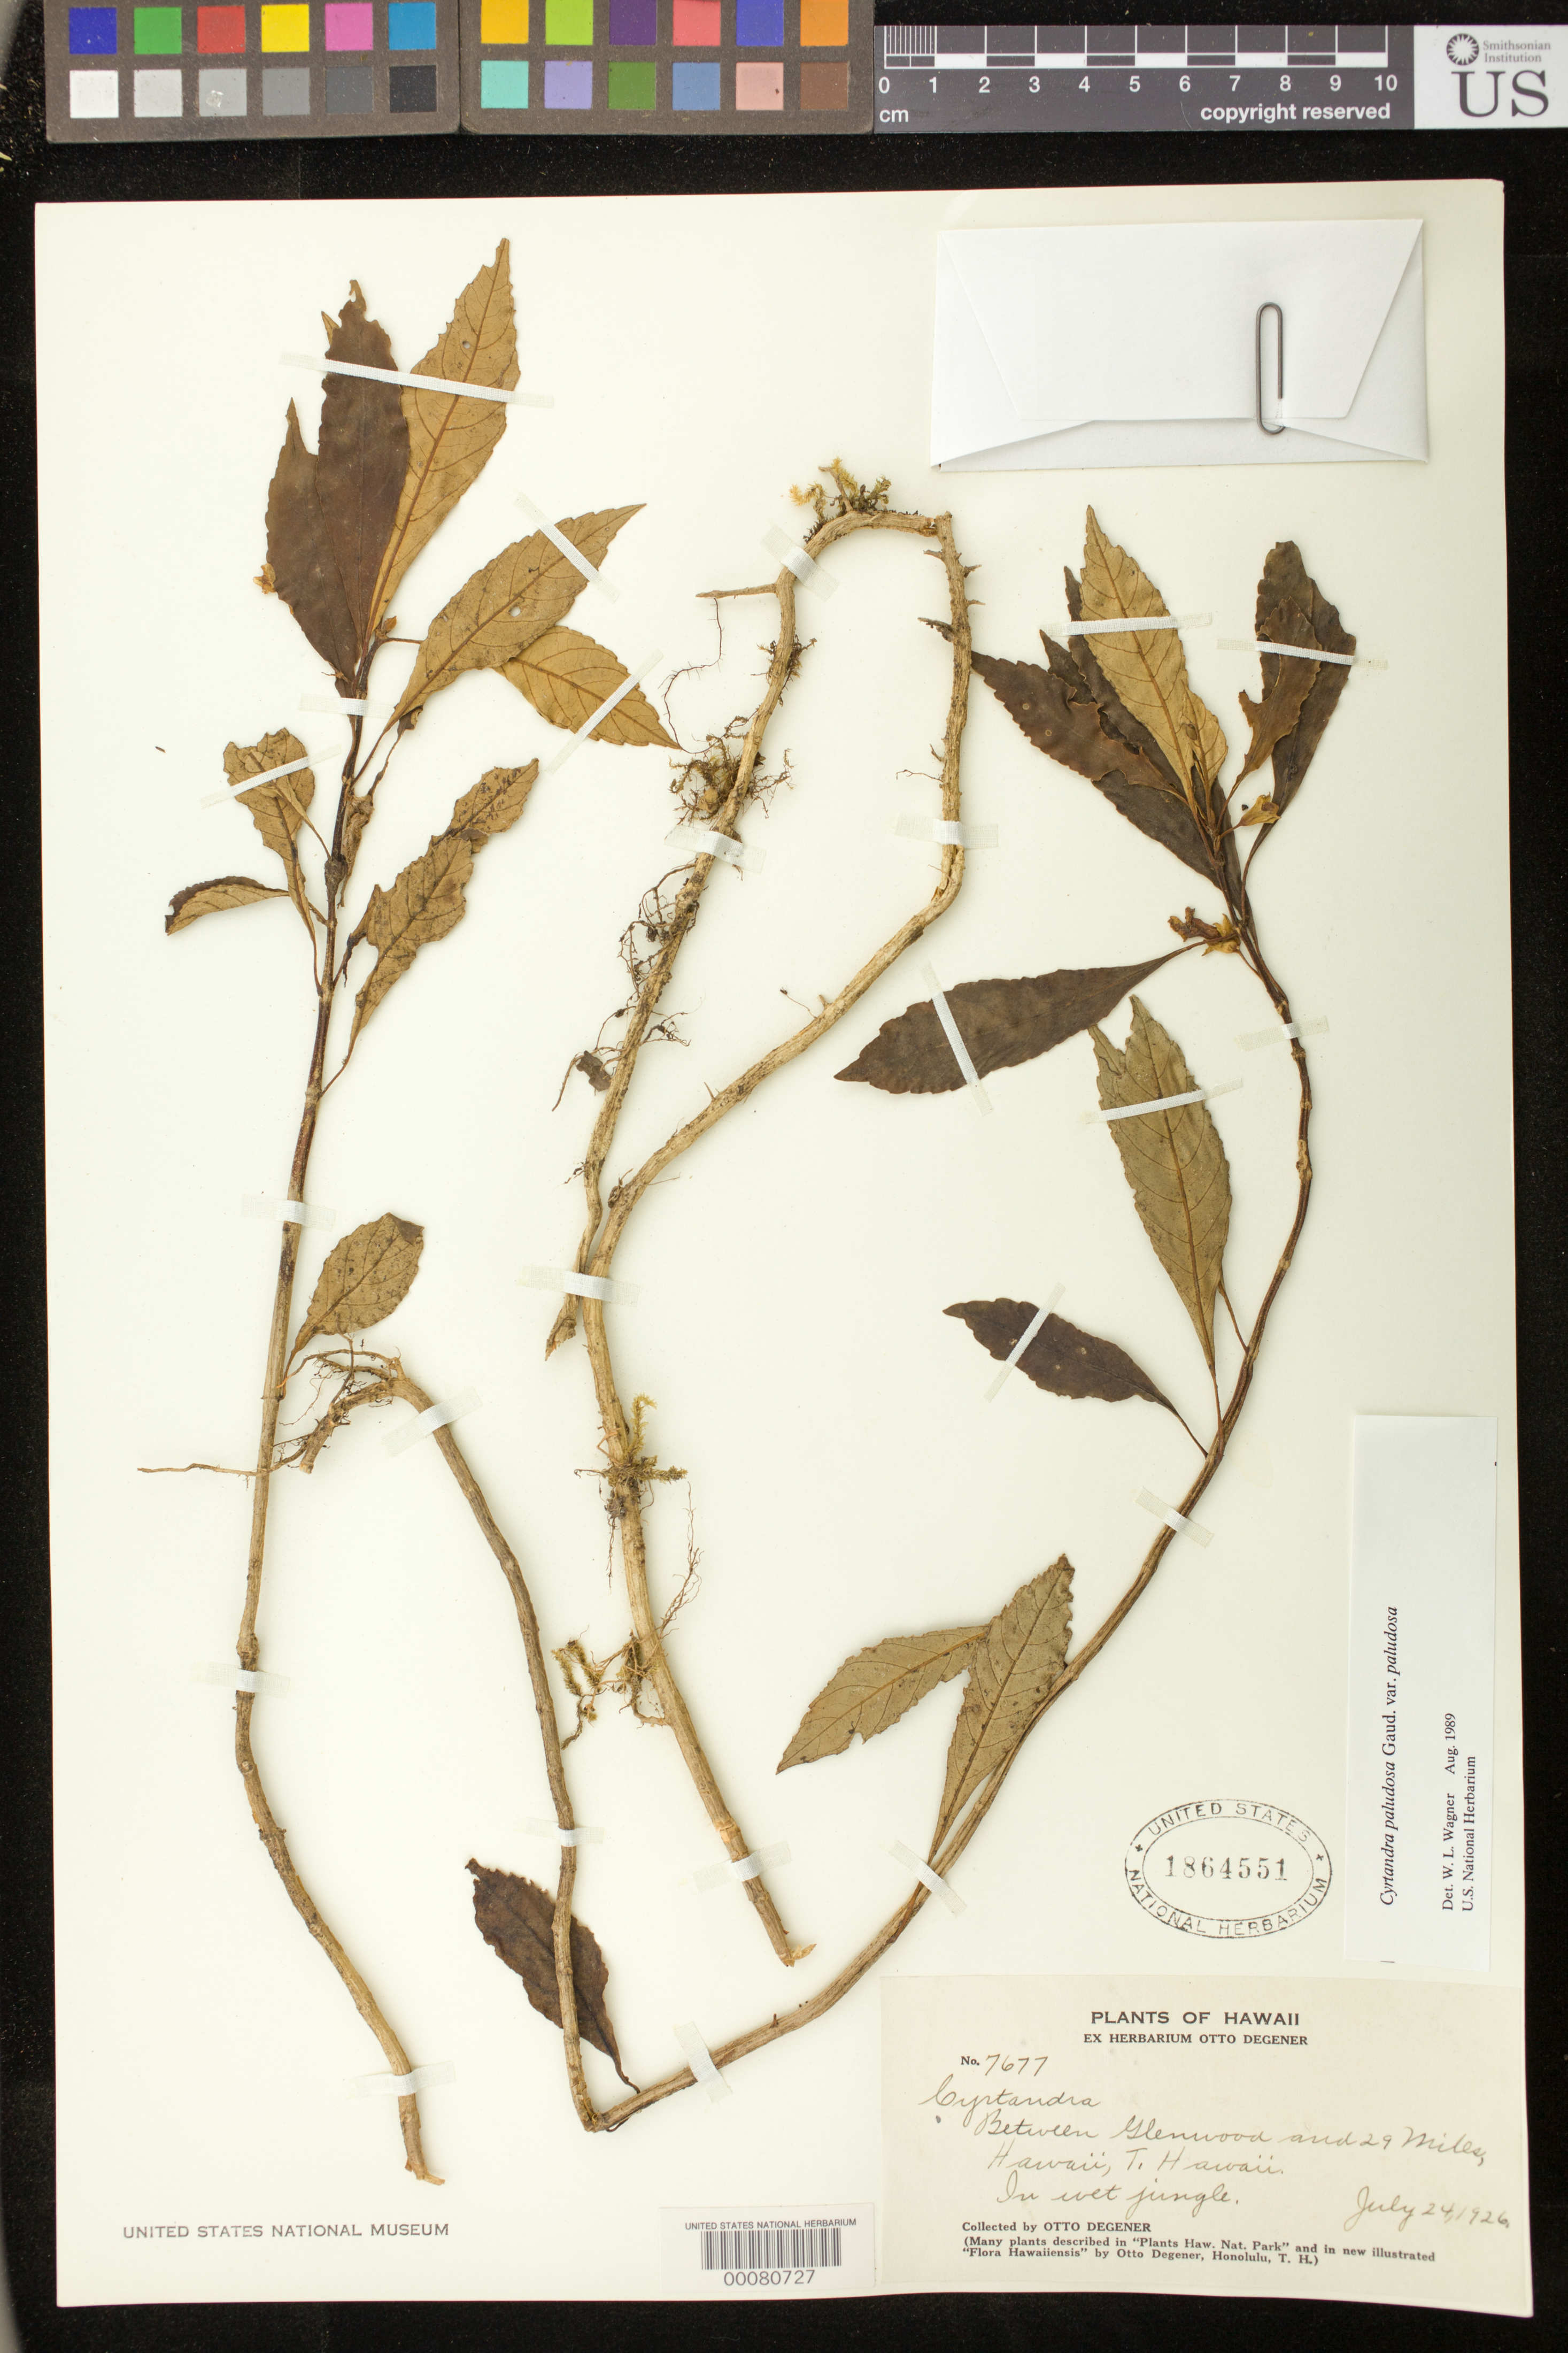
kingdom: Plantae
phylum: Tracheophyta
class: Magnoliopsida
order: Lamiales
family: Gesneriaceae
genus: Cyrtandra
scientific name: Cyrtandra paludosa var. paludosa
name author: Gaudich.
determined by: Wagner, W. L., (BOT), Smithsonian Institution - National Museum of Natural History (UNITED STATES)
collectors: O. Degener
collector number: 7677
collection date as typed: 24 Jul 1926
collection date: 1926-07-24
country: United States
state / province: Hawaii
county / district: Hawaii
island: Hawaii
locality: Between Glenwood and 29 miles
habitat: In wet jungle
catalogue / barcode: US 1864551